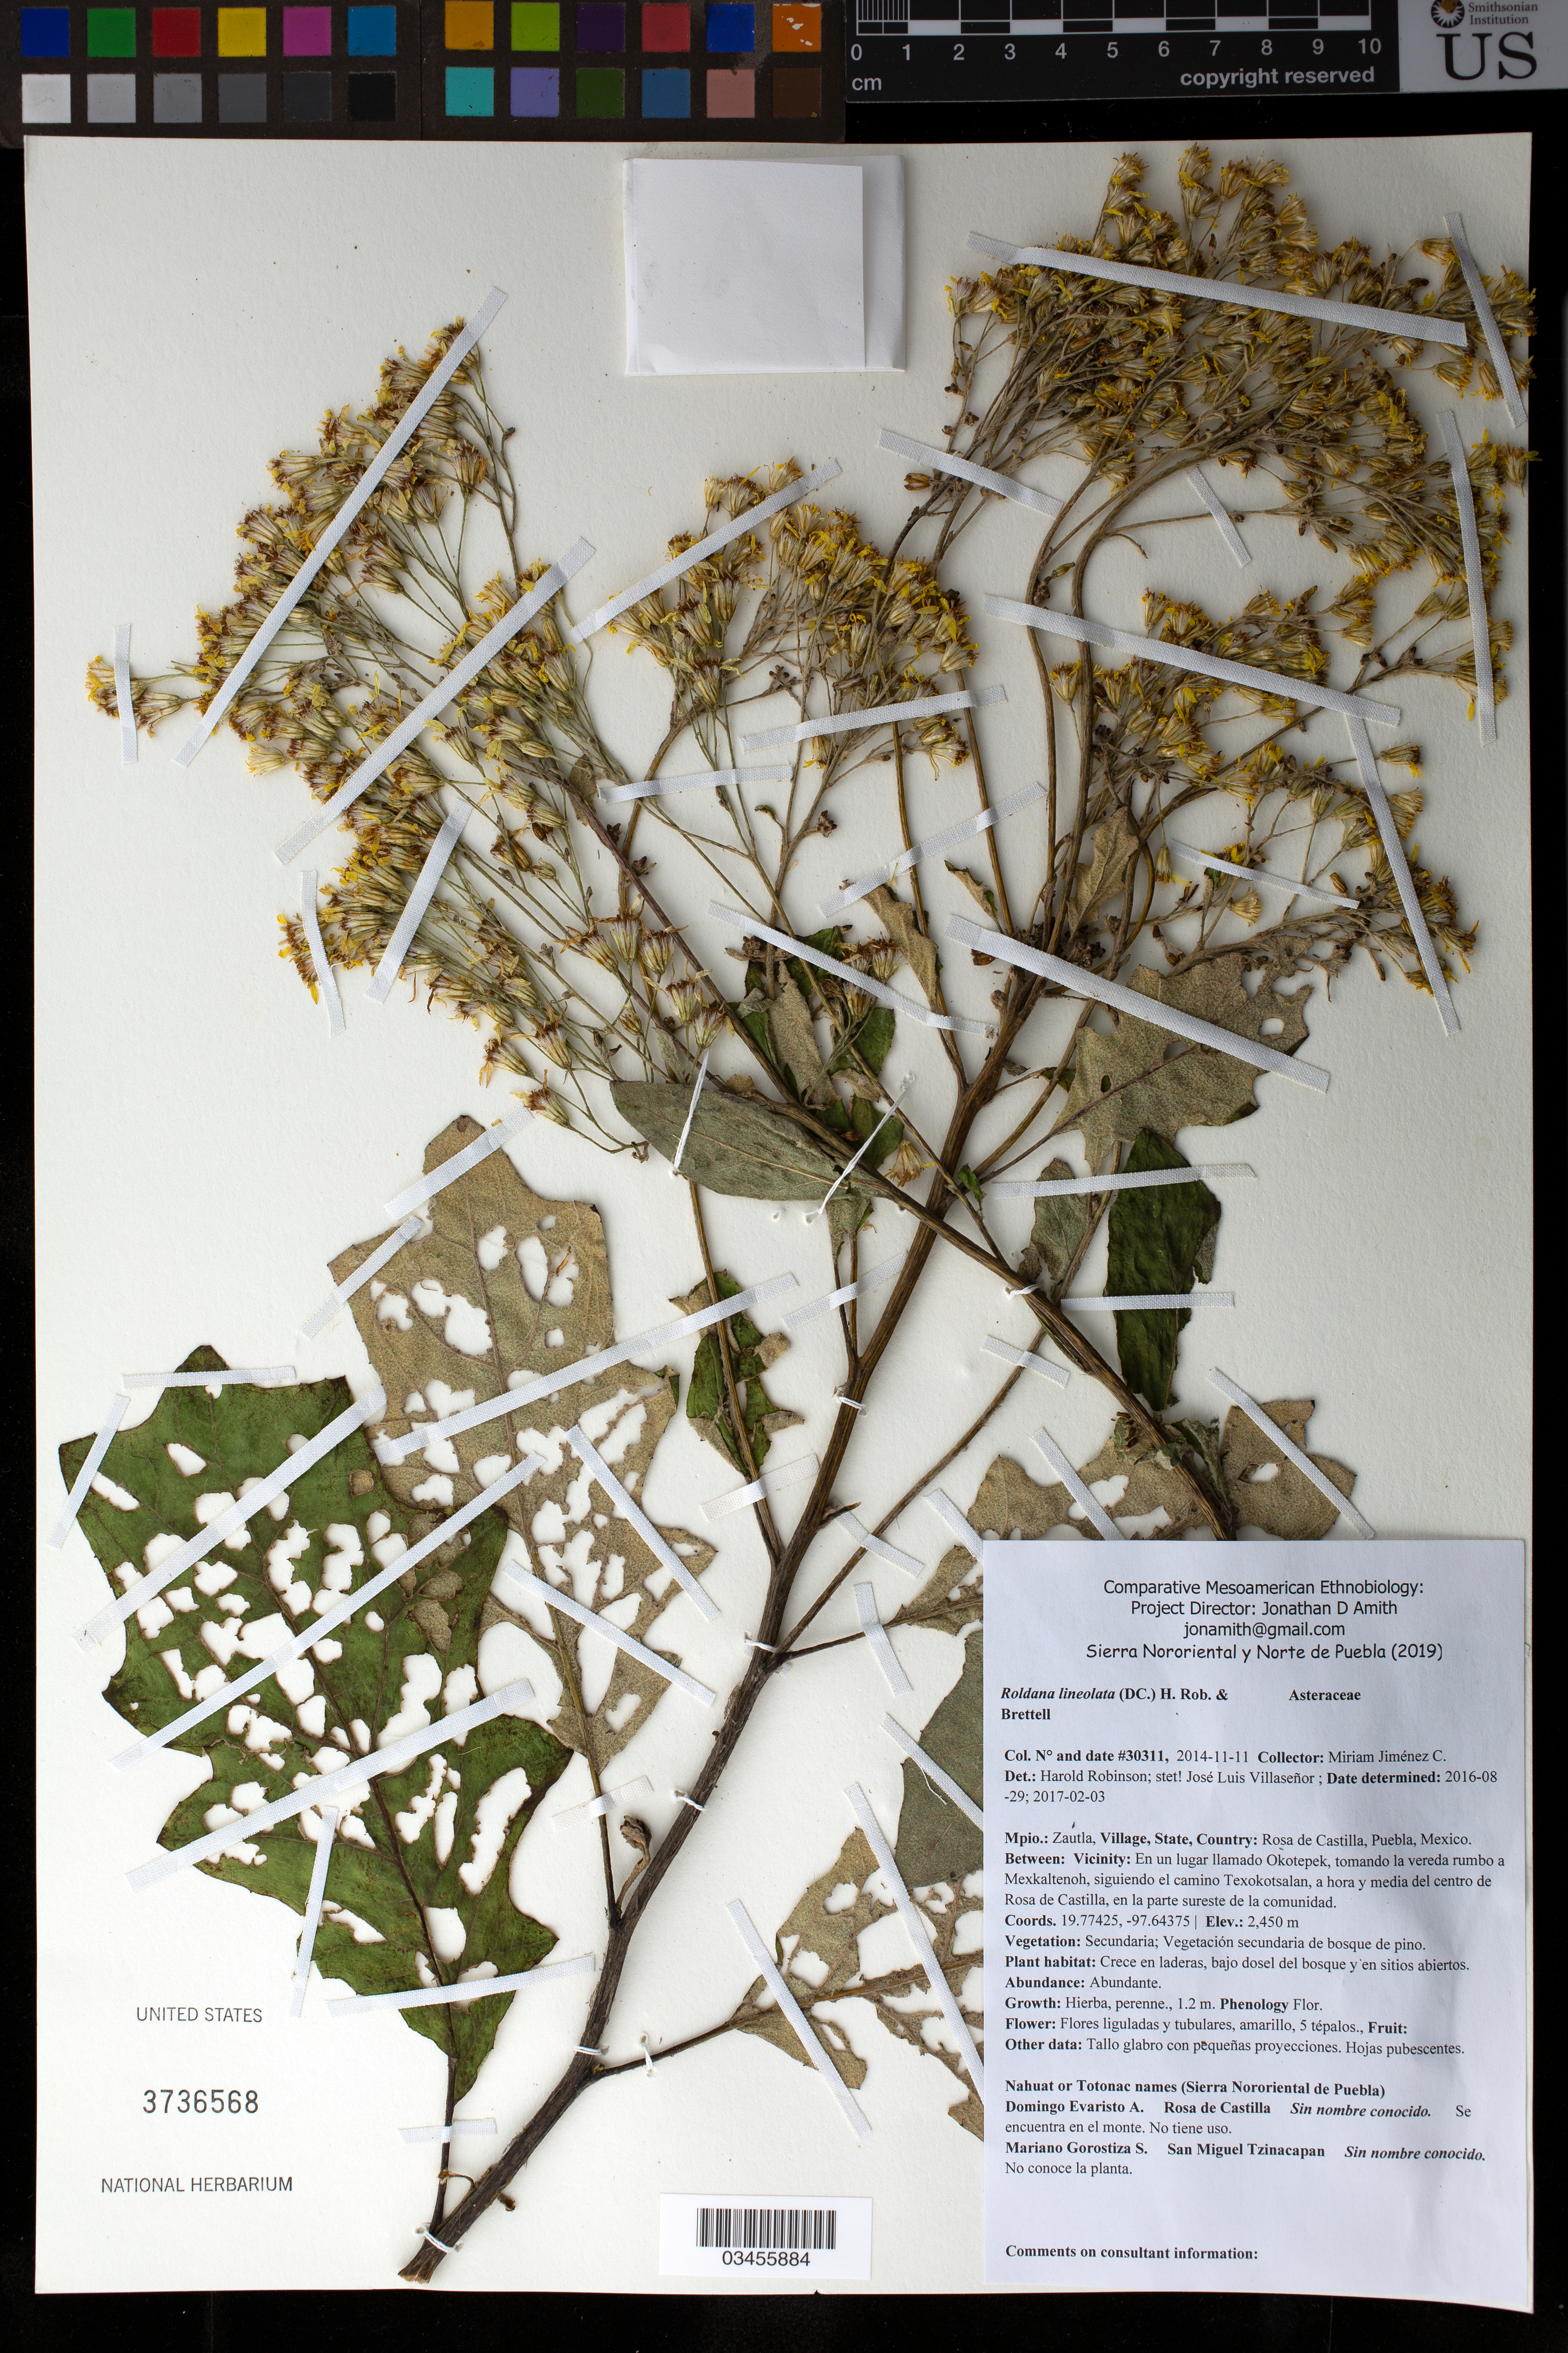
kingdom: Plantae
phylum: Tracheophyta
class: Magnoliopsida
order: Asterales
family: Asteraceae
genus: Roldana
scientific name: Roldana sinuata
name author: B.L. Turner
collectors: M. Jiménez Chimil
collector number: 30311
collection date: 2014-11-11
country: México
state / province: Puebla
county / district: Zautla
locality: PUEBLO: Rosa de Castilla; LOCALIDAD EXACTA: En Okotepek, tomando la vereda rumbo a Mexkaltenoh, siguiendo el camino Texokotsalan, a hora y media del centro de Rosa de Castilla, en la parte sureste de la comunidad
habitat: Vegetación secundaria de bosque de pino; en laderas, bajo dosel del bosque y en sitios abiertos.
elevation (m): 2450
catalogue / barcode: US 37365658